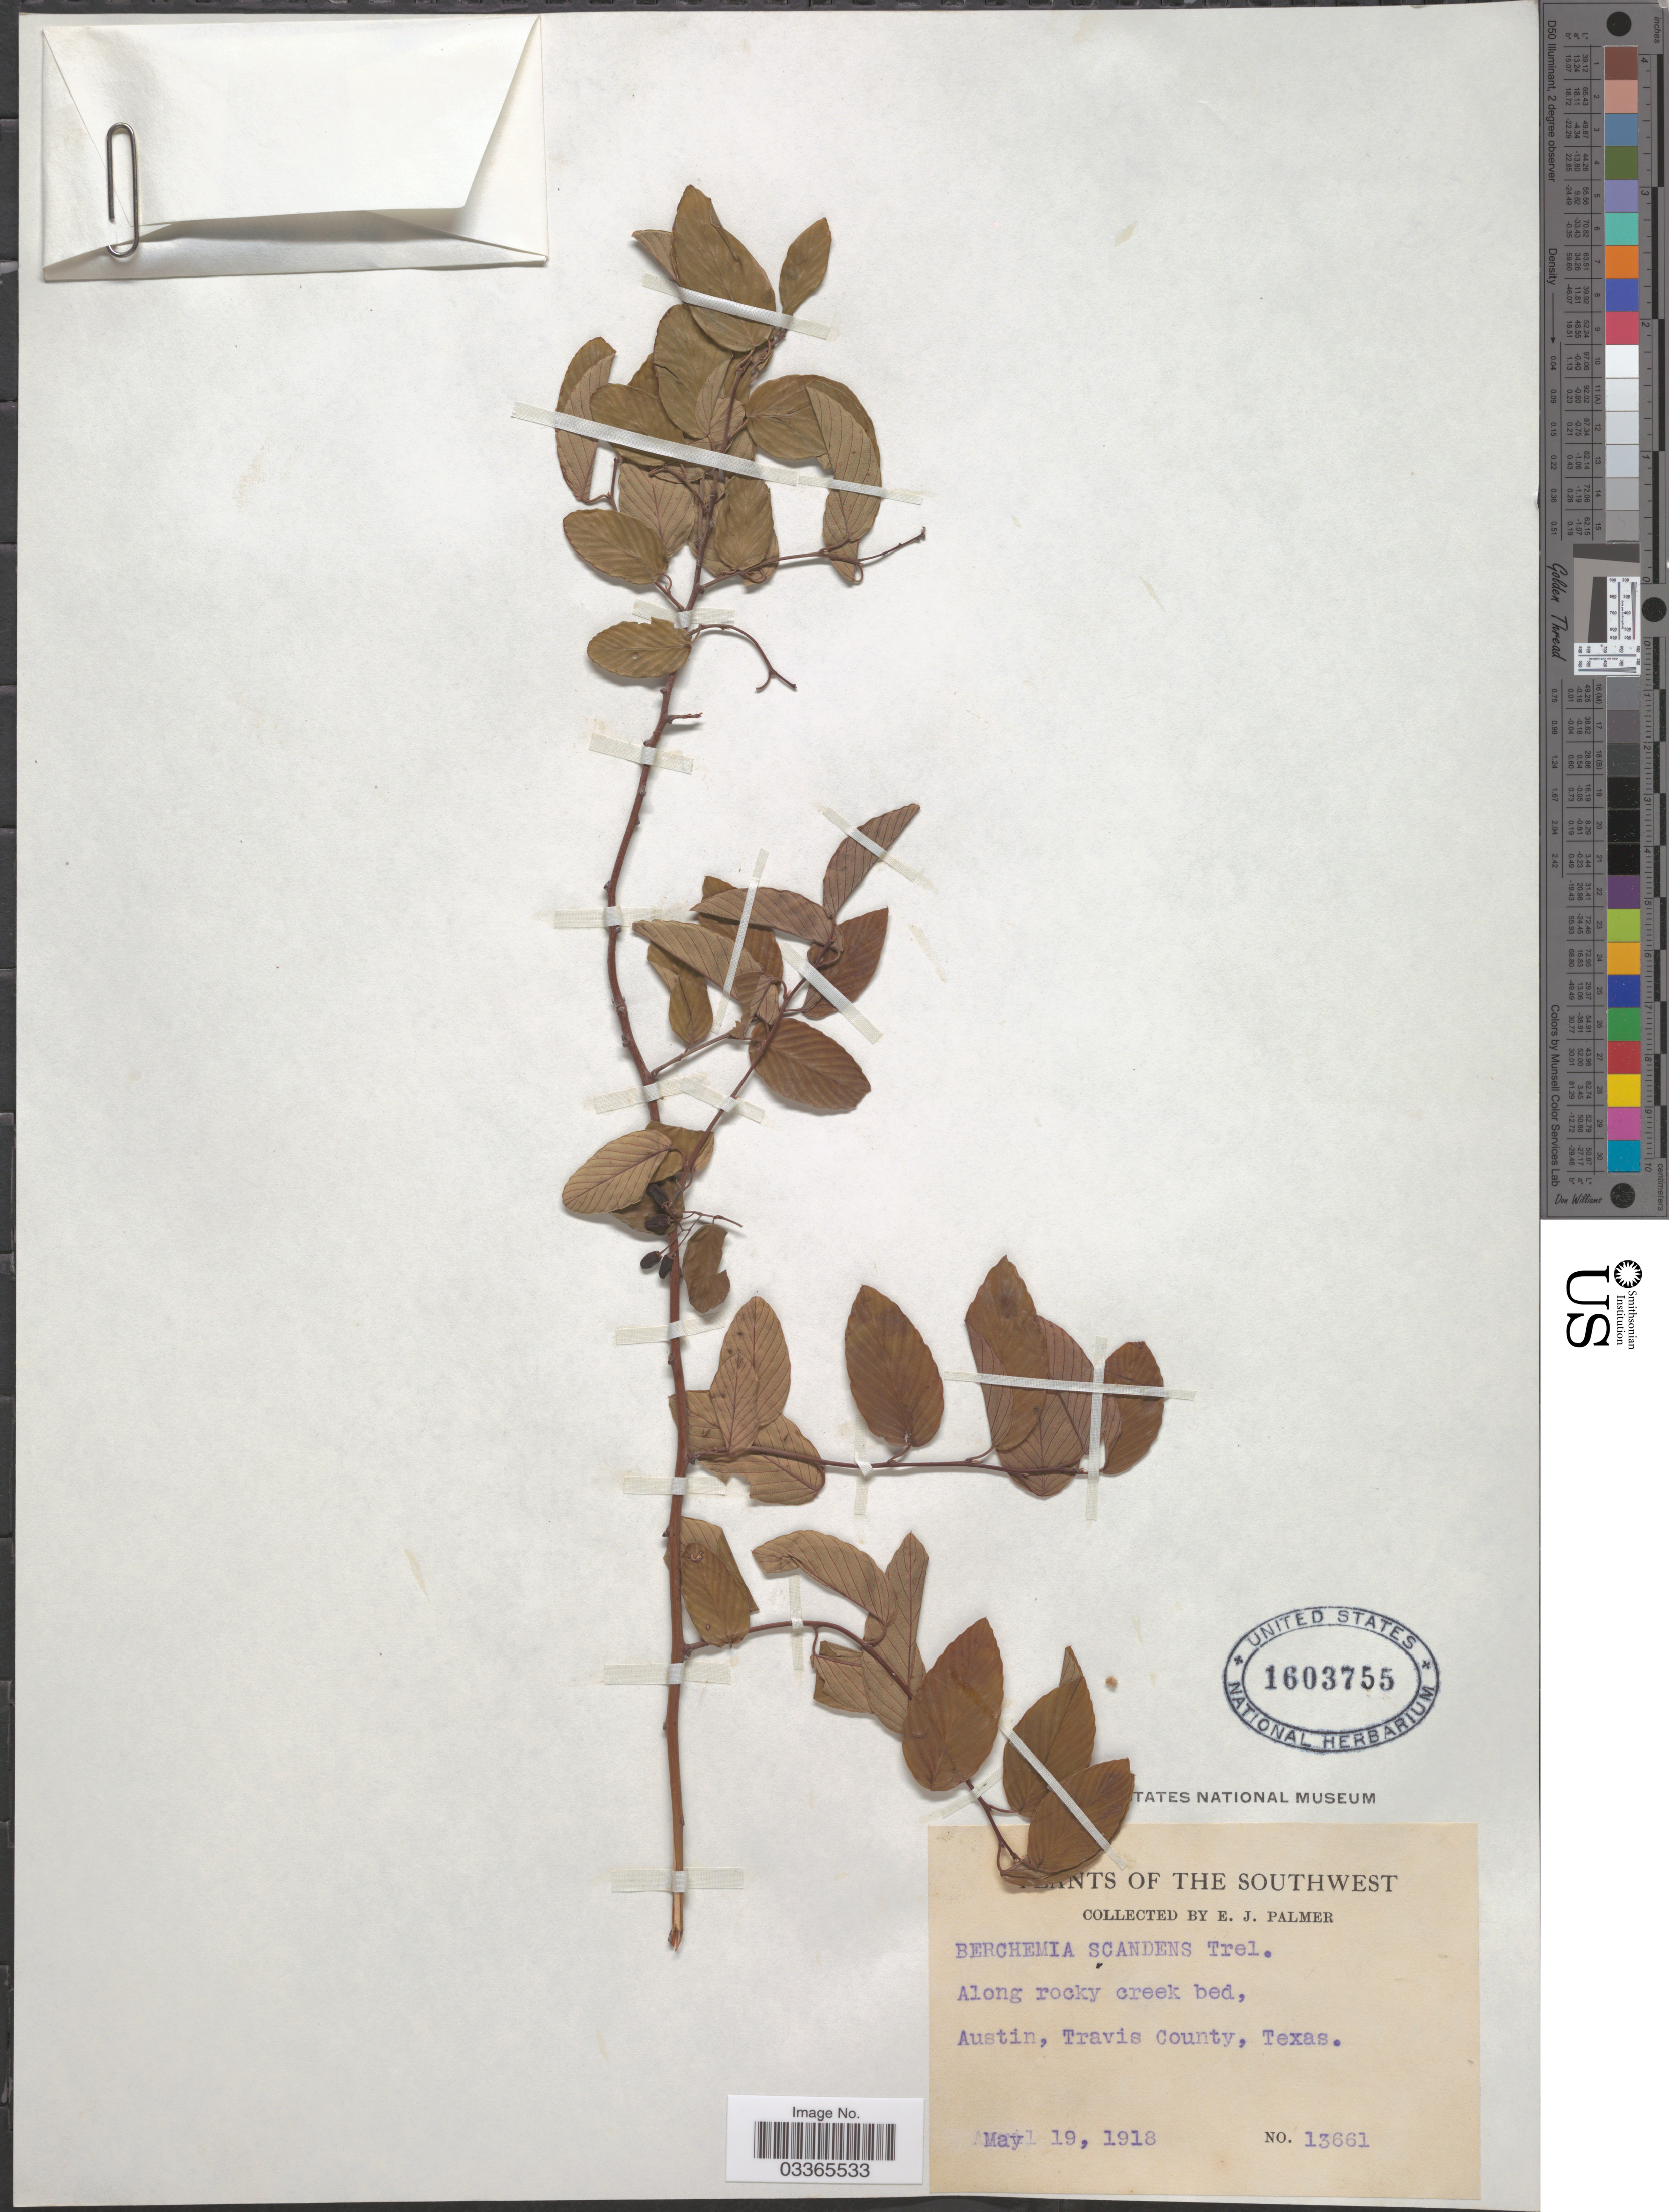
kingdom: Plantae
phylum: Tracheophyta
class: Magnoliopsida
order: Rosales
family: Rhamnaceae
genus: Berchemia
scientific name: Berchemia scandens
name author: (Hill) K. Koch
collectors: E. J. Palmer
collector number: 13661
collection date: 1918-05-19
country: United States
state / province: Texas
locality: The Southwest, Austin, Travis County.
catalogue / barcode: US 1603755